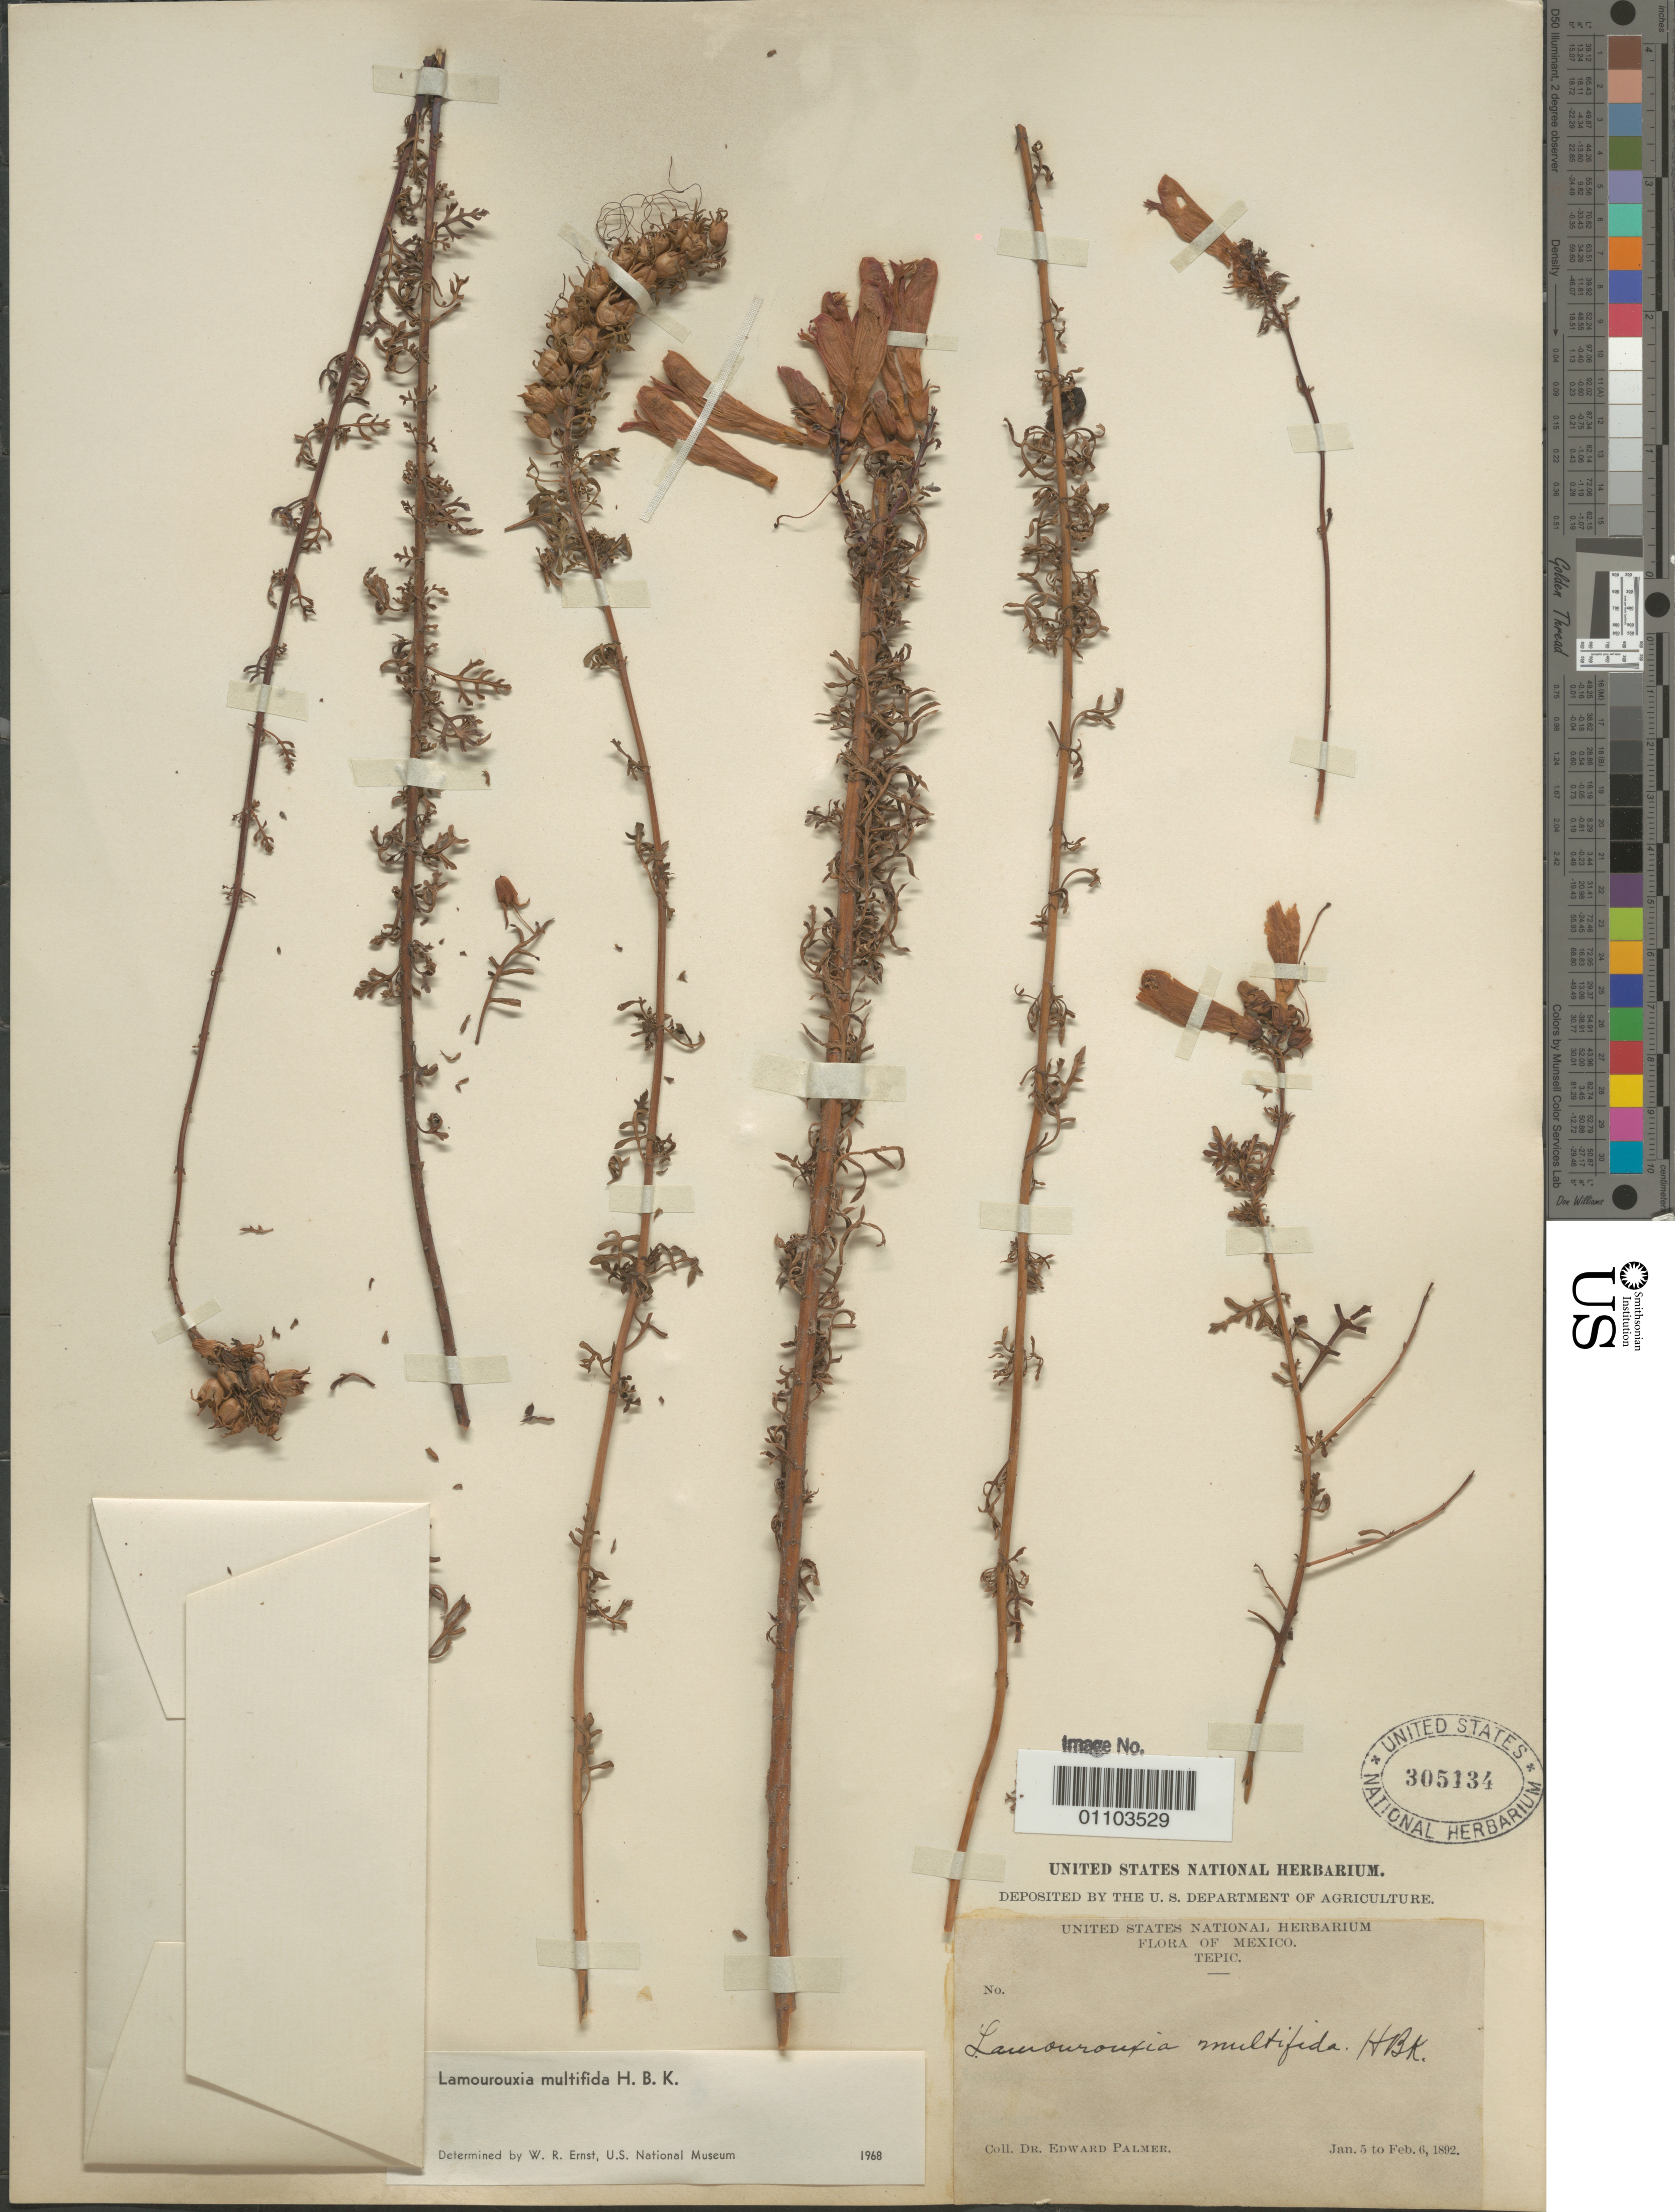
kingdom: Plantae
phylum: Tracheophyta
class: Magnoliopsida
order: Lamiales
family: Orobanchaceae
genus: Lamourouxia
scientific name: Lamourouxia multifida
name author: Kunth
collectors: E. Palmer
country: Mexico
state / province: Nayarit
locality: Tepec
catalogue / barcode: US 305134